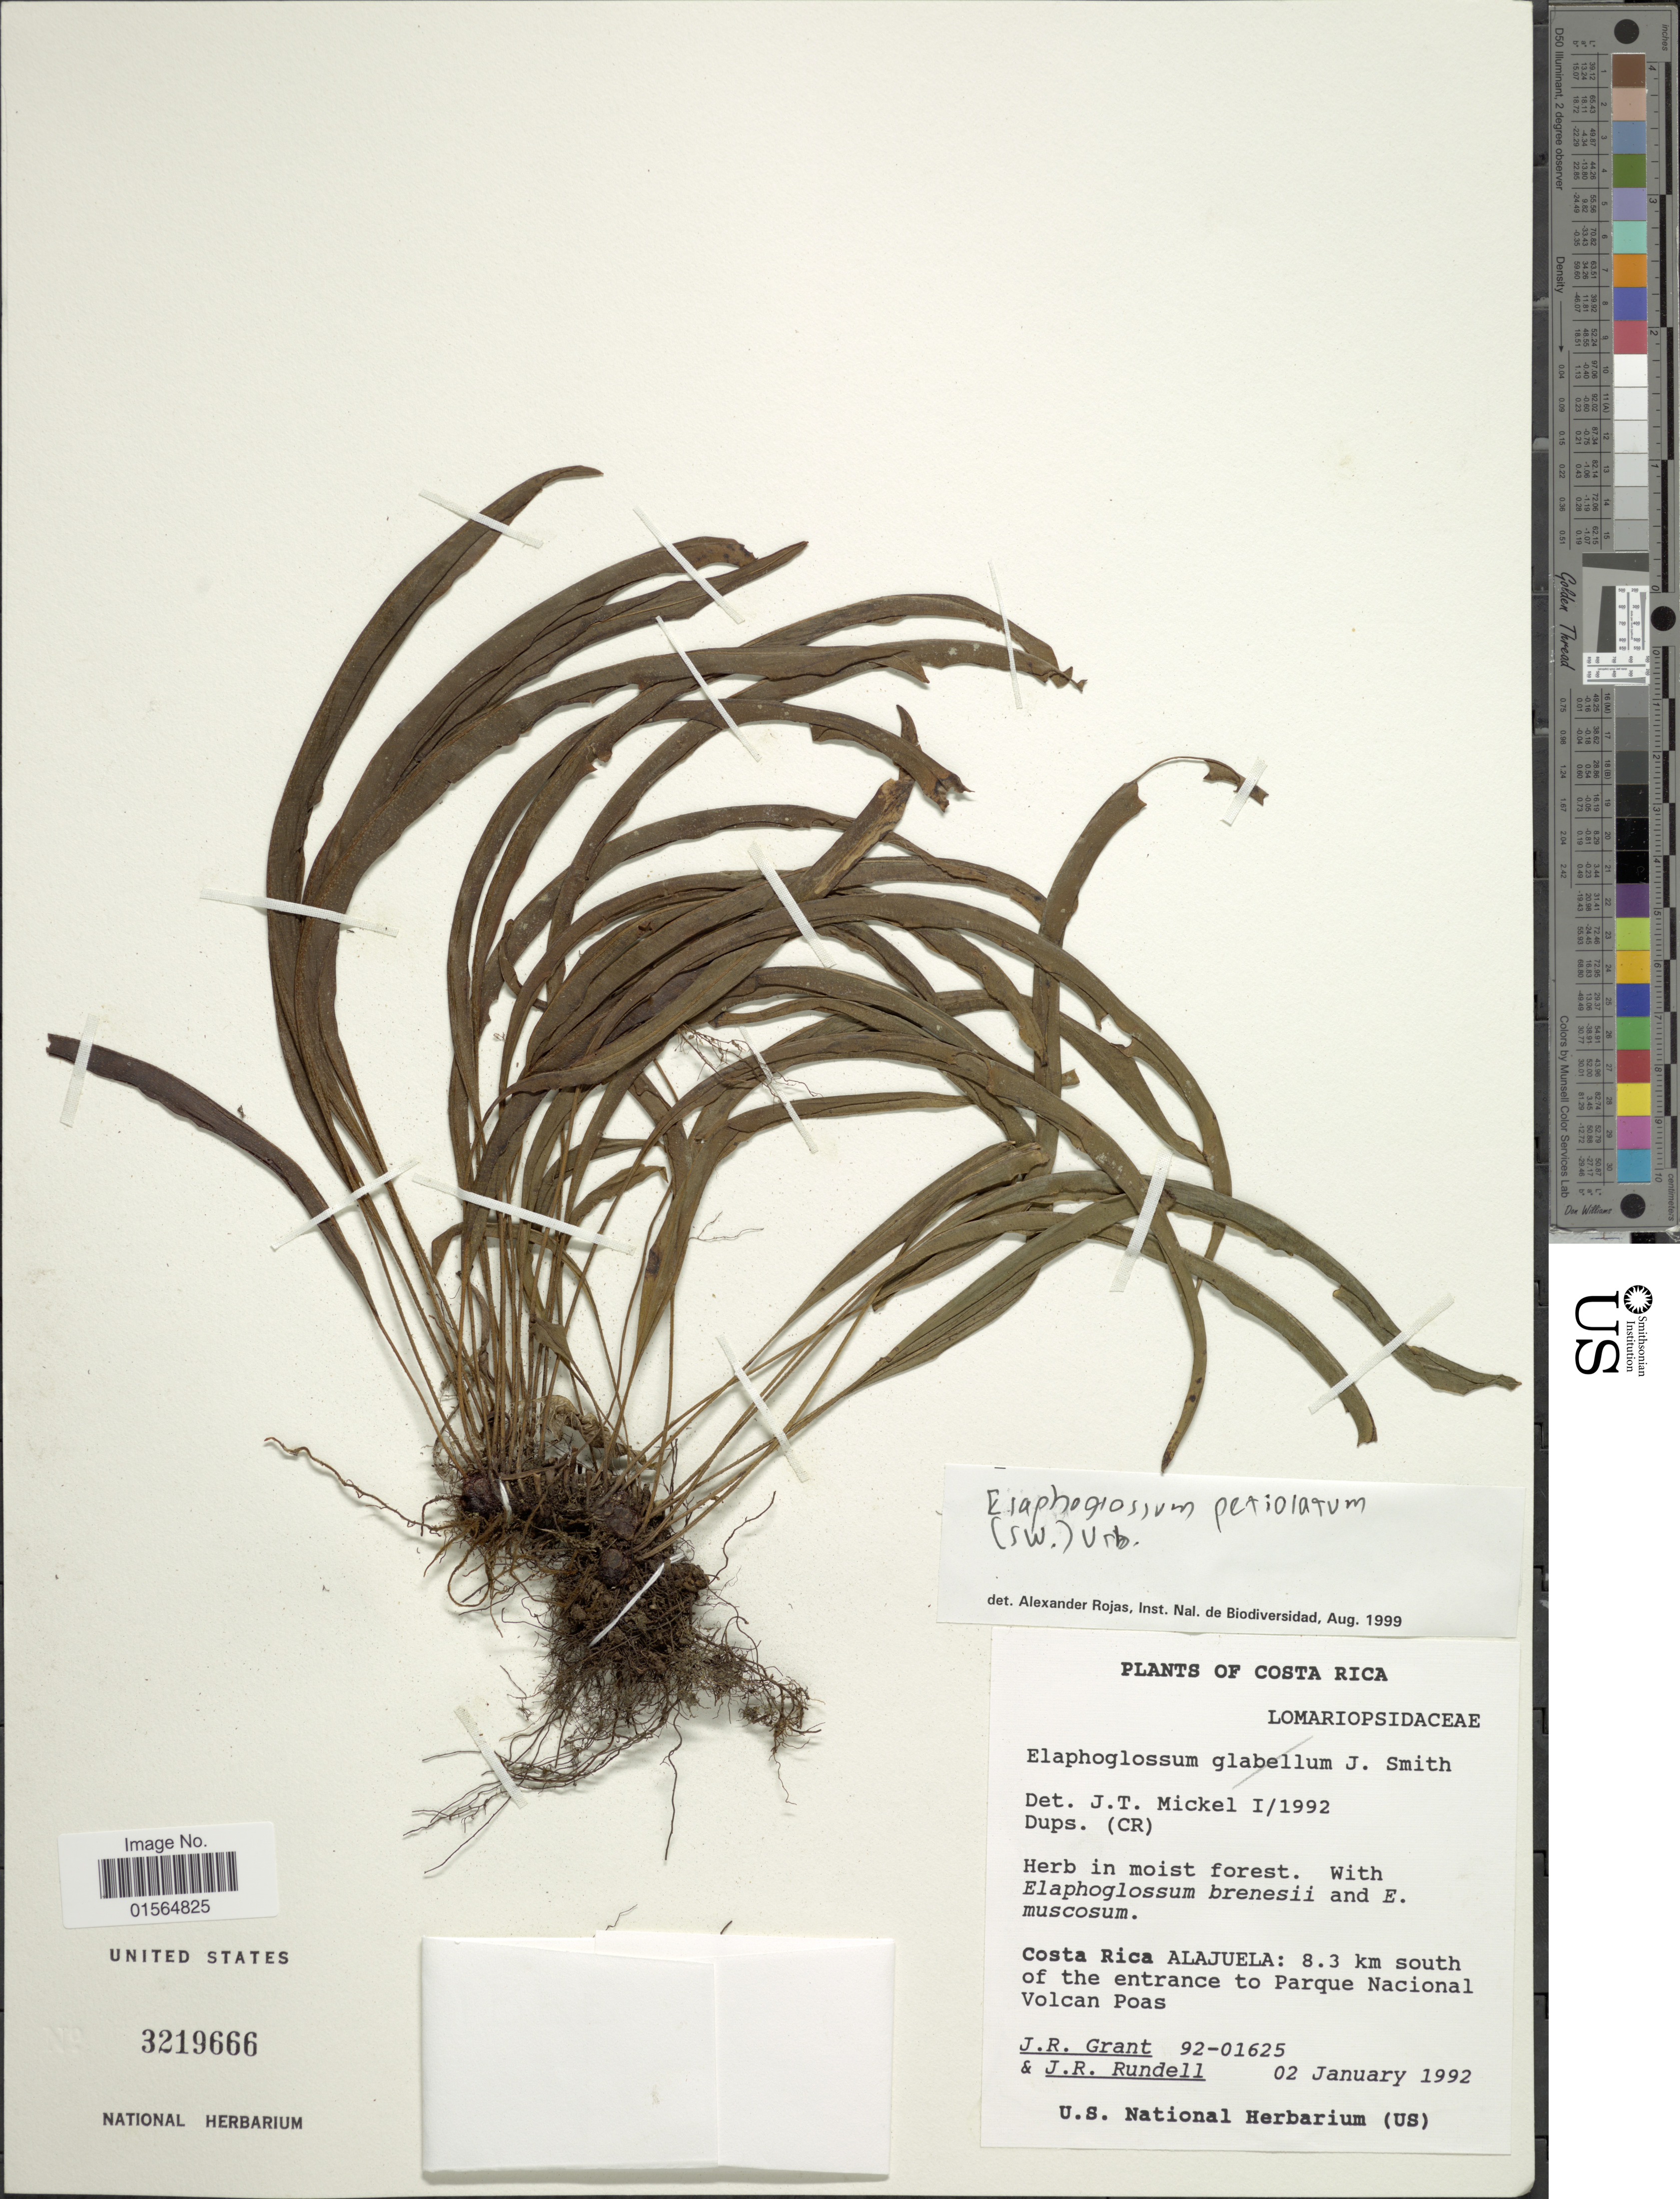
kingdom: Plantae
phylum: Tracheophyta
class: Polypodiopsida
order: Polypodiales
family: Dryopteridaceae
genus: Elaphoglossum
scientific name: Elaphoglossum petiolatum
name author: (Sw.) Urb.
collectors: J. Grant & J. R. Rundell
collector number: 92-01625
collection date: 1992-01-02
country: Costa Rica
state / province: Alajuela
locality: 8.3 km south of the entrance to Parque Nacional Volcan Poas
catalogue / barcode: US 3219666